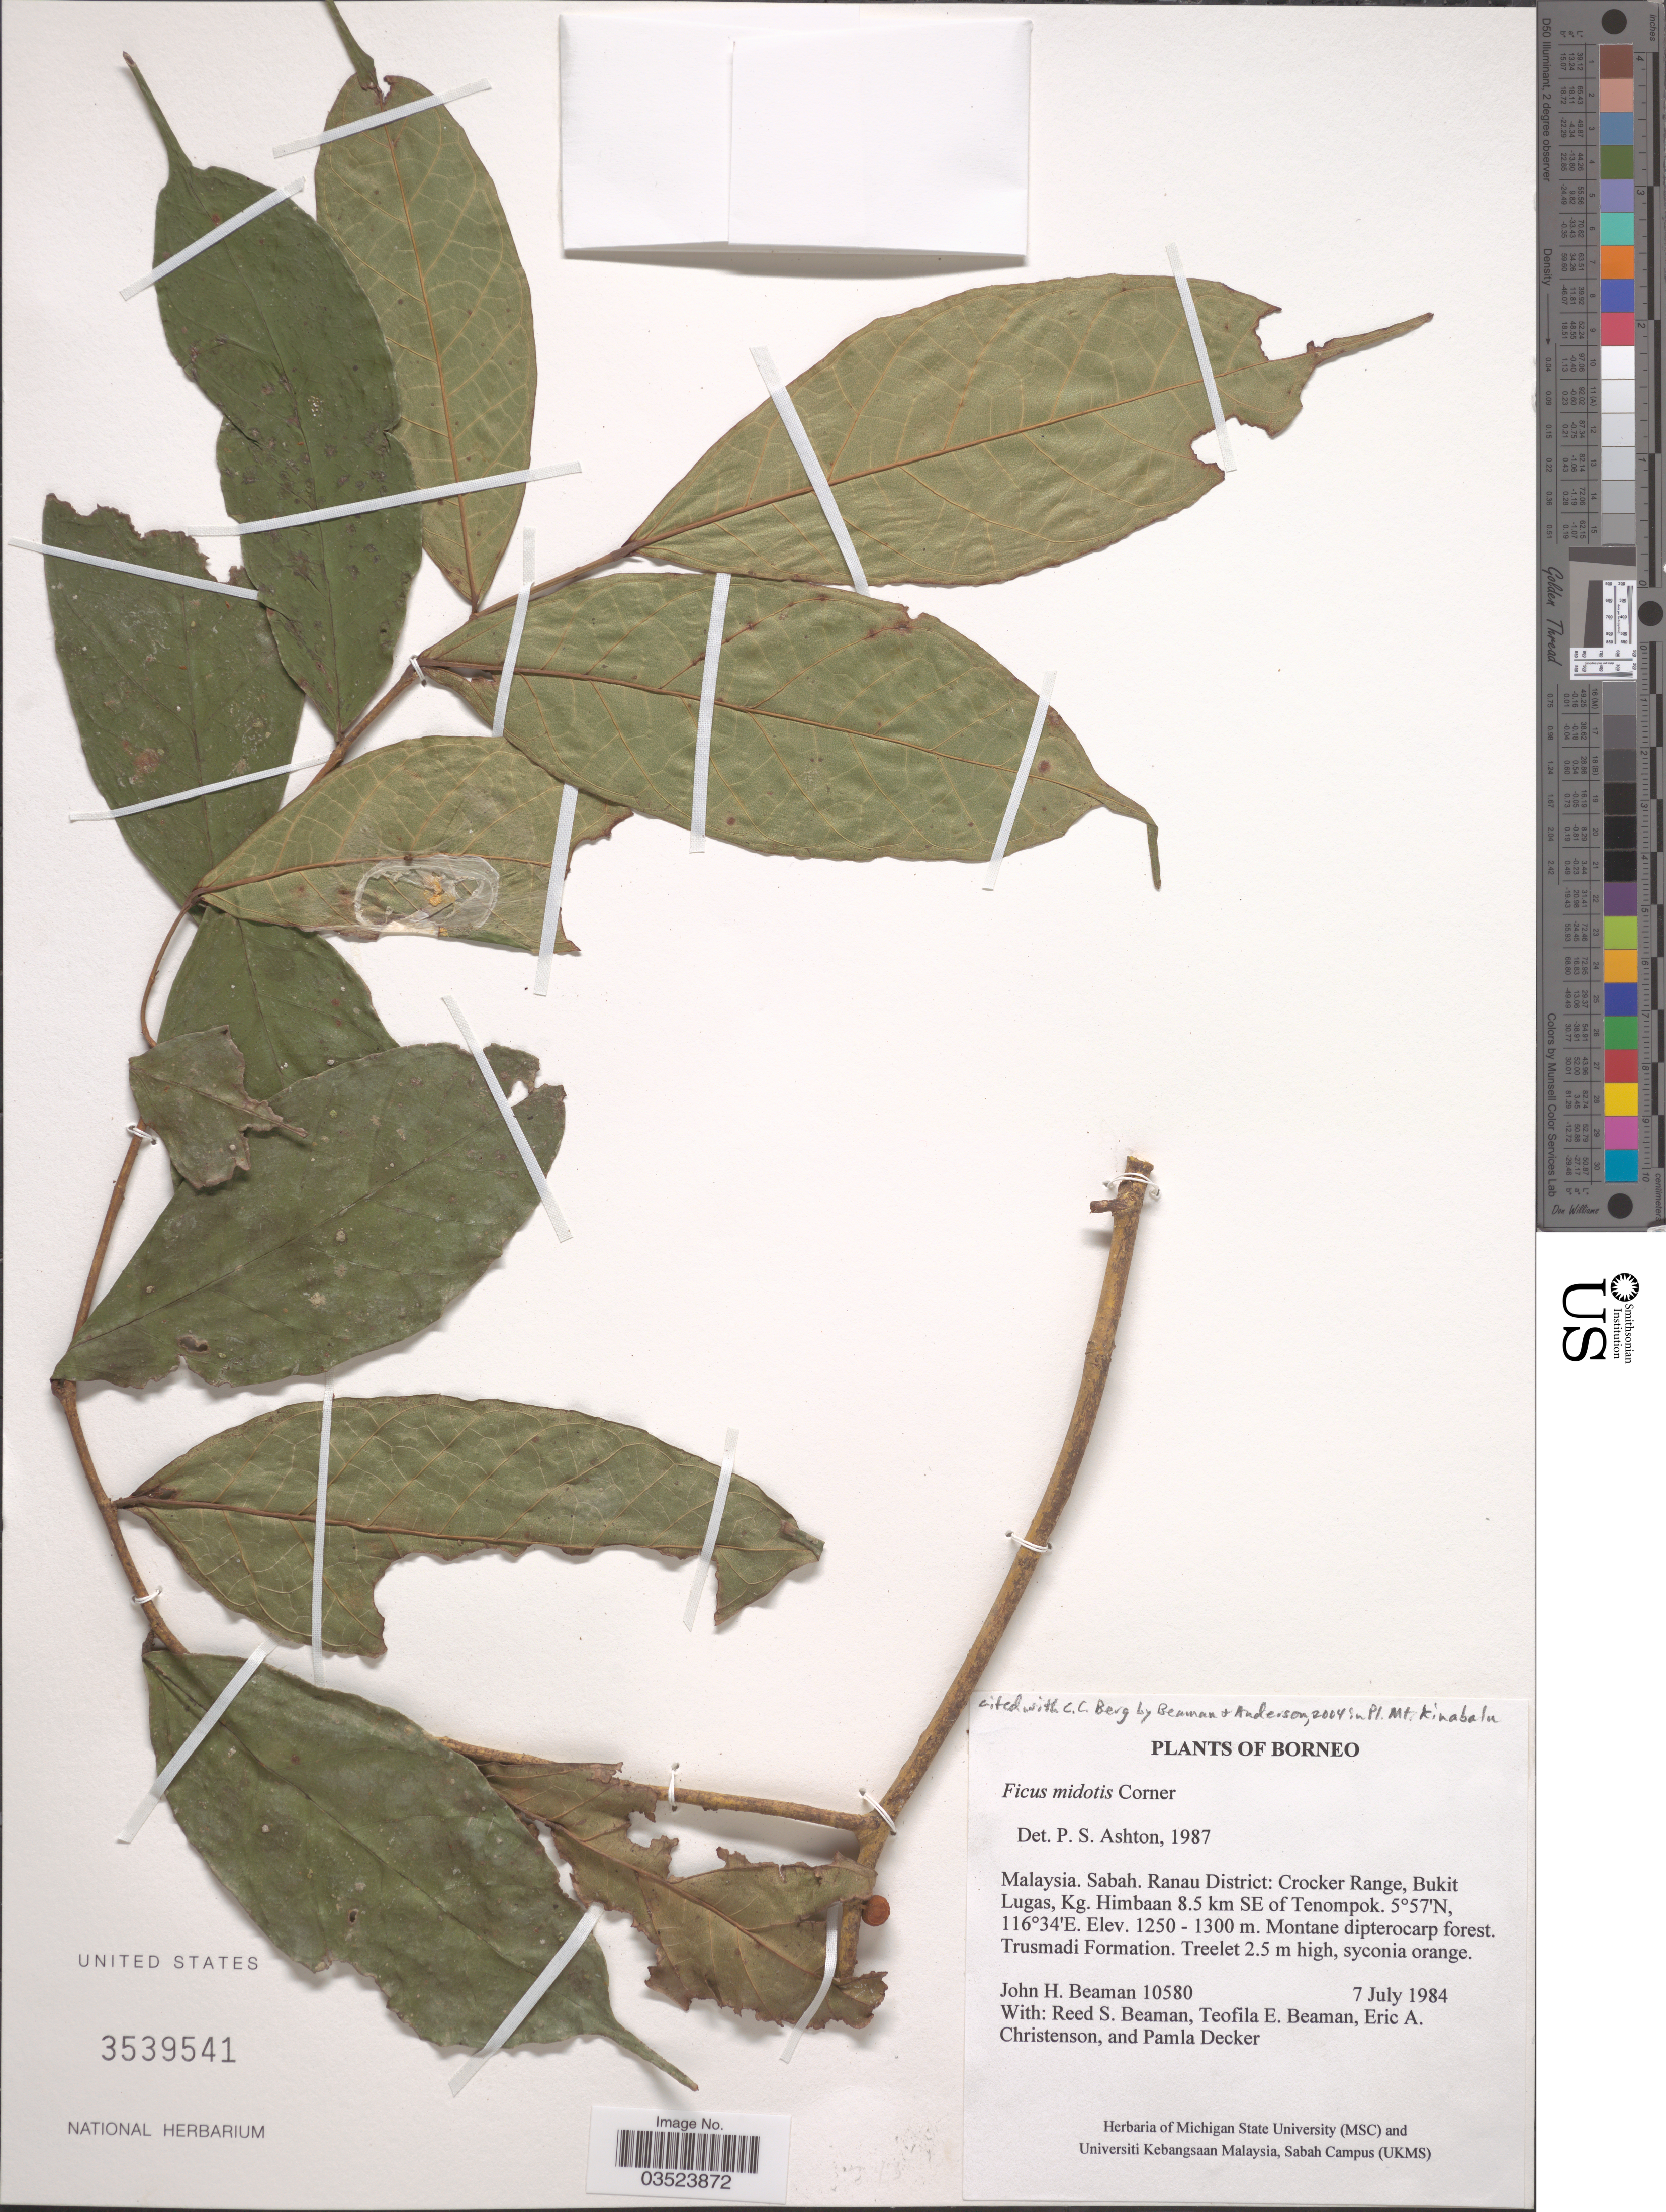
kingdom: Plantae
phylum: Tracheophyta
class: Magnoliopsida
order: Rosales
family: Moraceae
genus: Ficus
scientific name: Ficus midotis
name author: Corner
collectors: J. H. Beaman, R. S. Beaman, T. E. Beaman, E. A. Christenson & P. Decker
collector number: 10580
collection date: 1984-07-07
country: Malaysia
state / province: Sabah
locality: Borneo. Ranau District: Crocker Range, Bukit Lugas, Kg. Himbaan 8.5 km SE of Tenompok.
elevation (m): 1250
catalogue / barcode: US 3539541